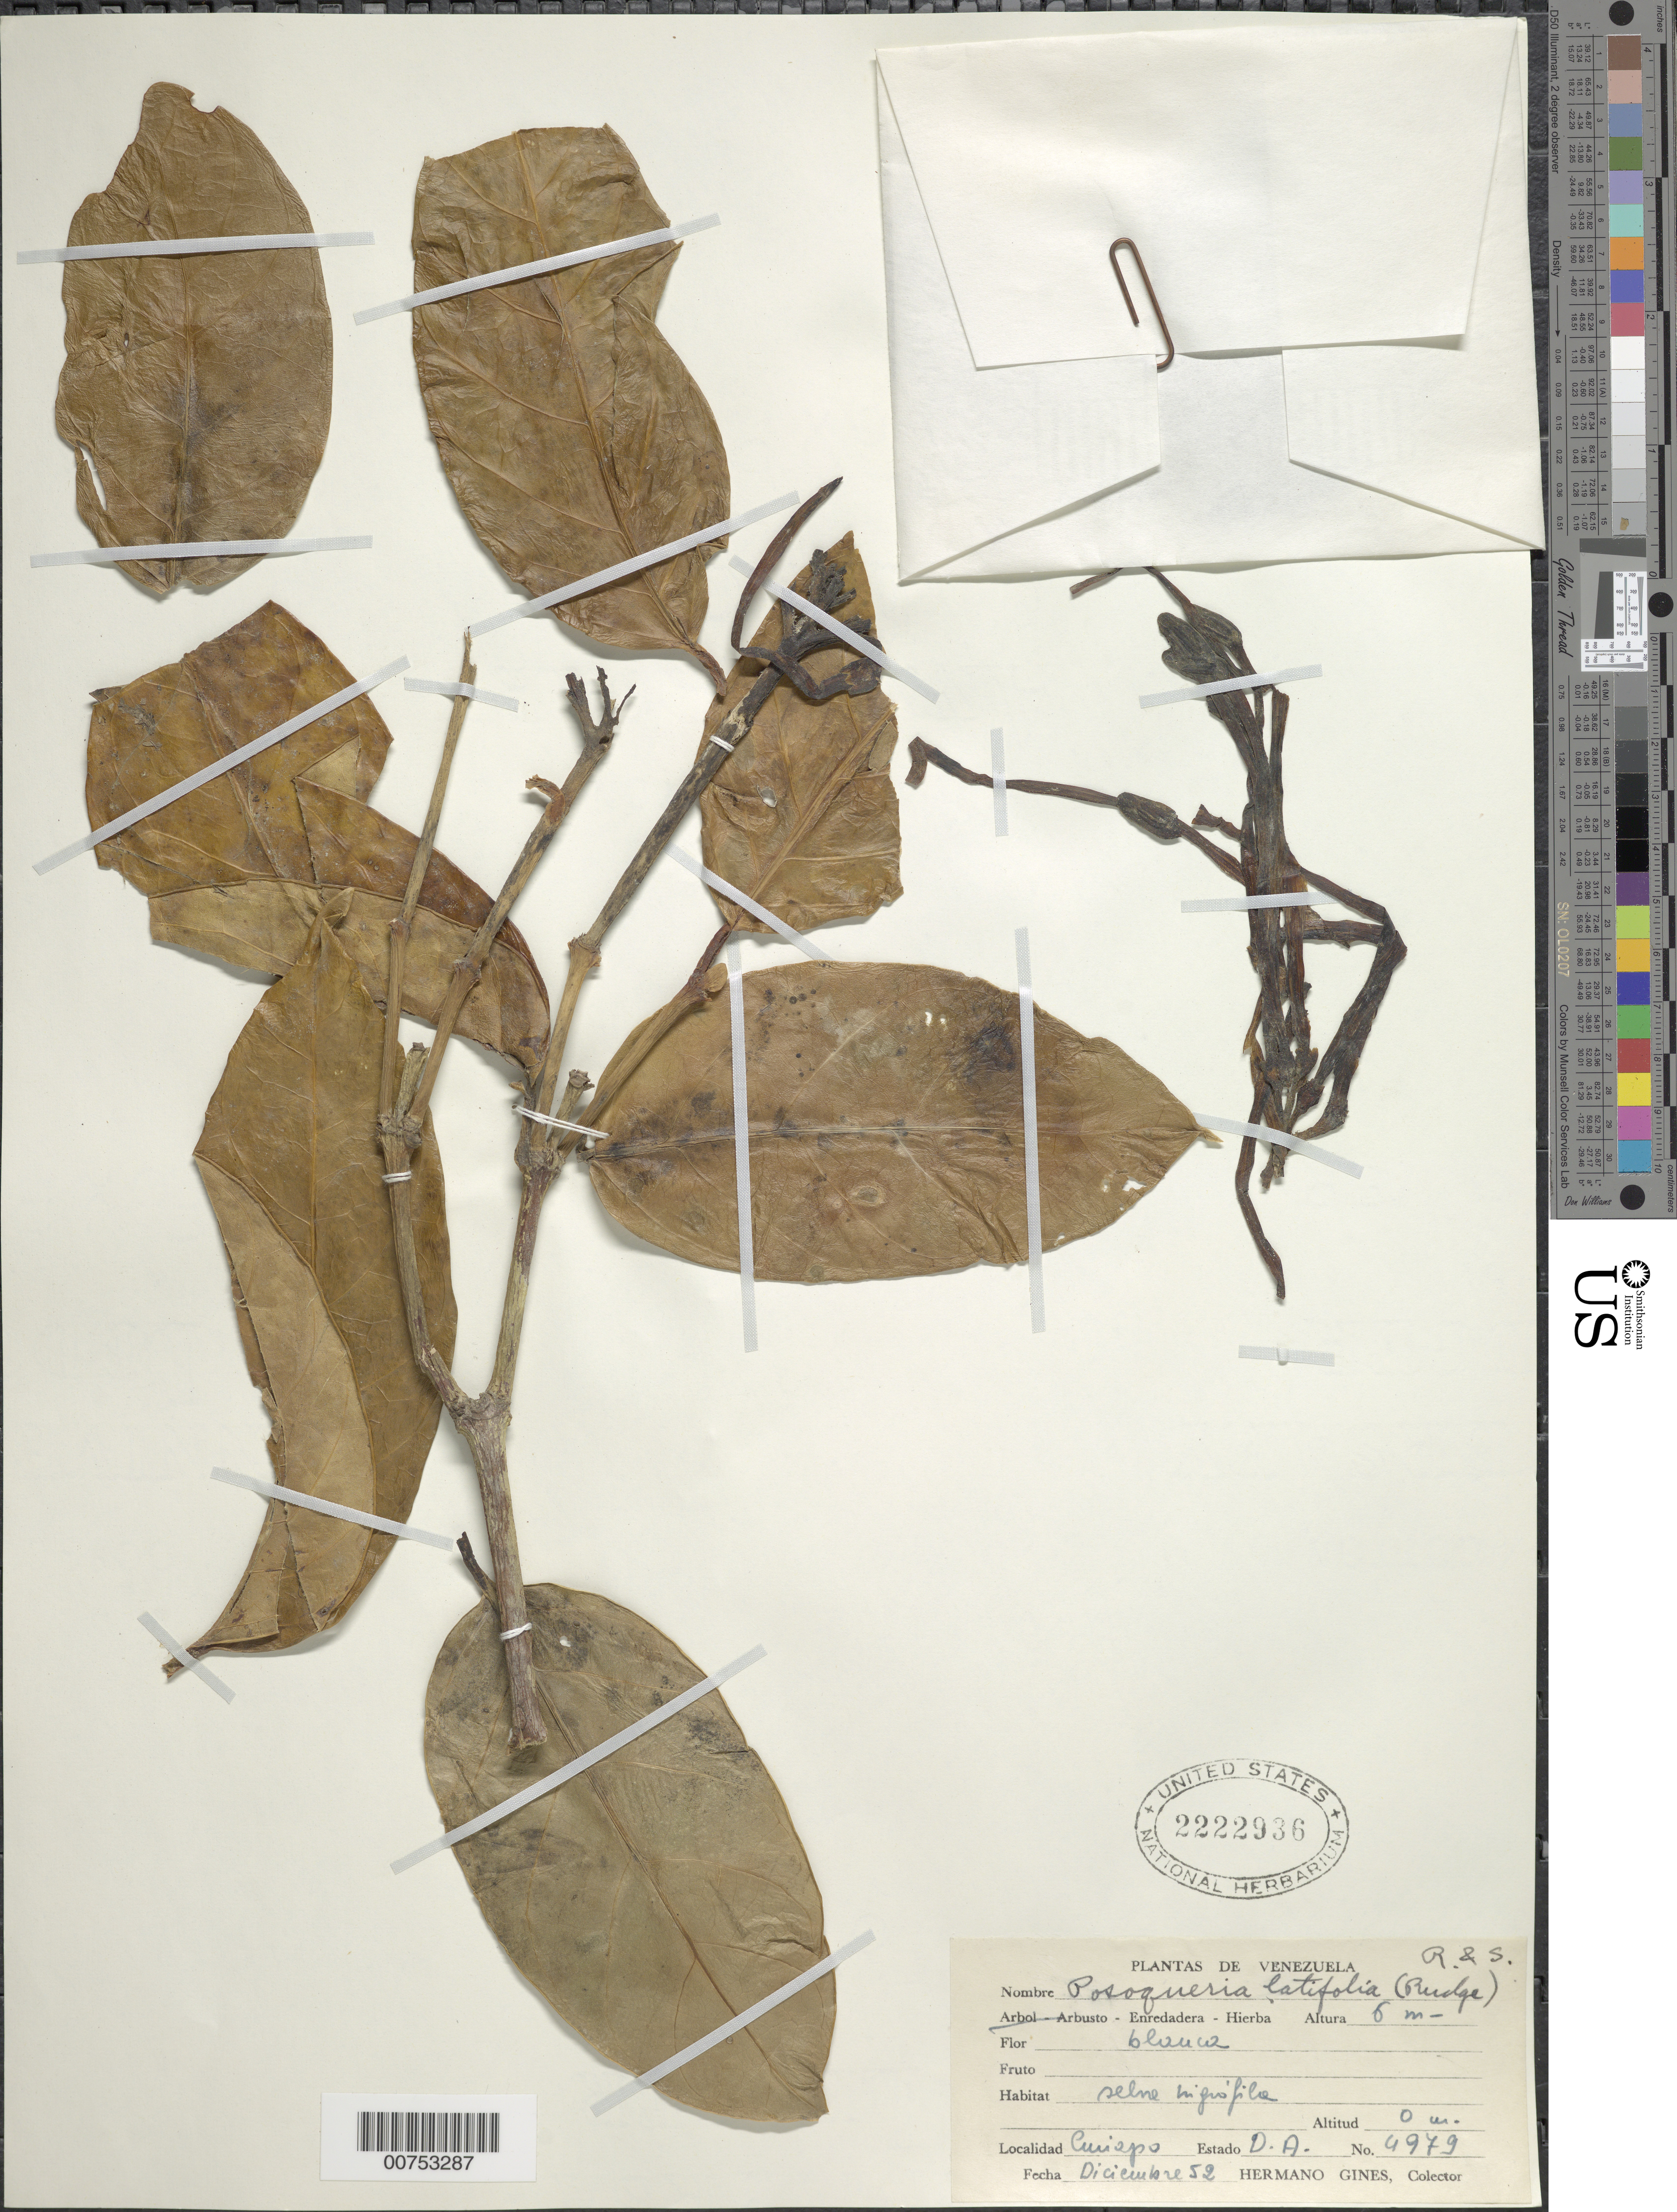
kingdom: Plantae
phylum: Tracheophyta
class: Magnoliopsida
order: Gentianales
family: Rubiaceae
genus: Posoqueria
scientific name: Posoqueria latifolia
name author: (Rudge) Roem. & Schult.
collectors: H. Gines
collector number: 4979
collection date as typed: Dec-52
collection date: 1952-12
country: Venezuela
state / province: Delta Amacuro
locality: Curiapo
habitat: Selva higrofila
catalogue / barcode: US 2222936